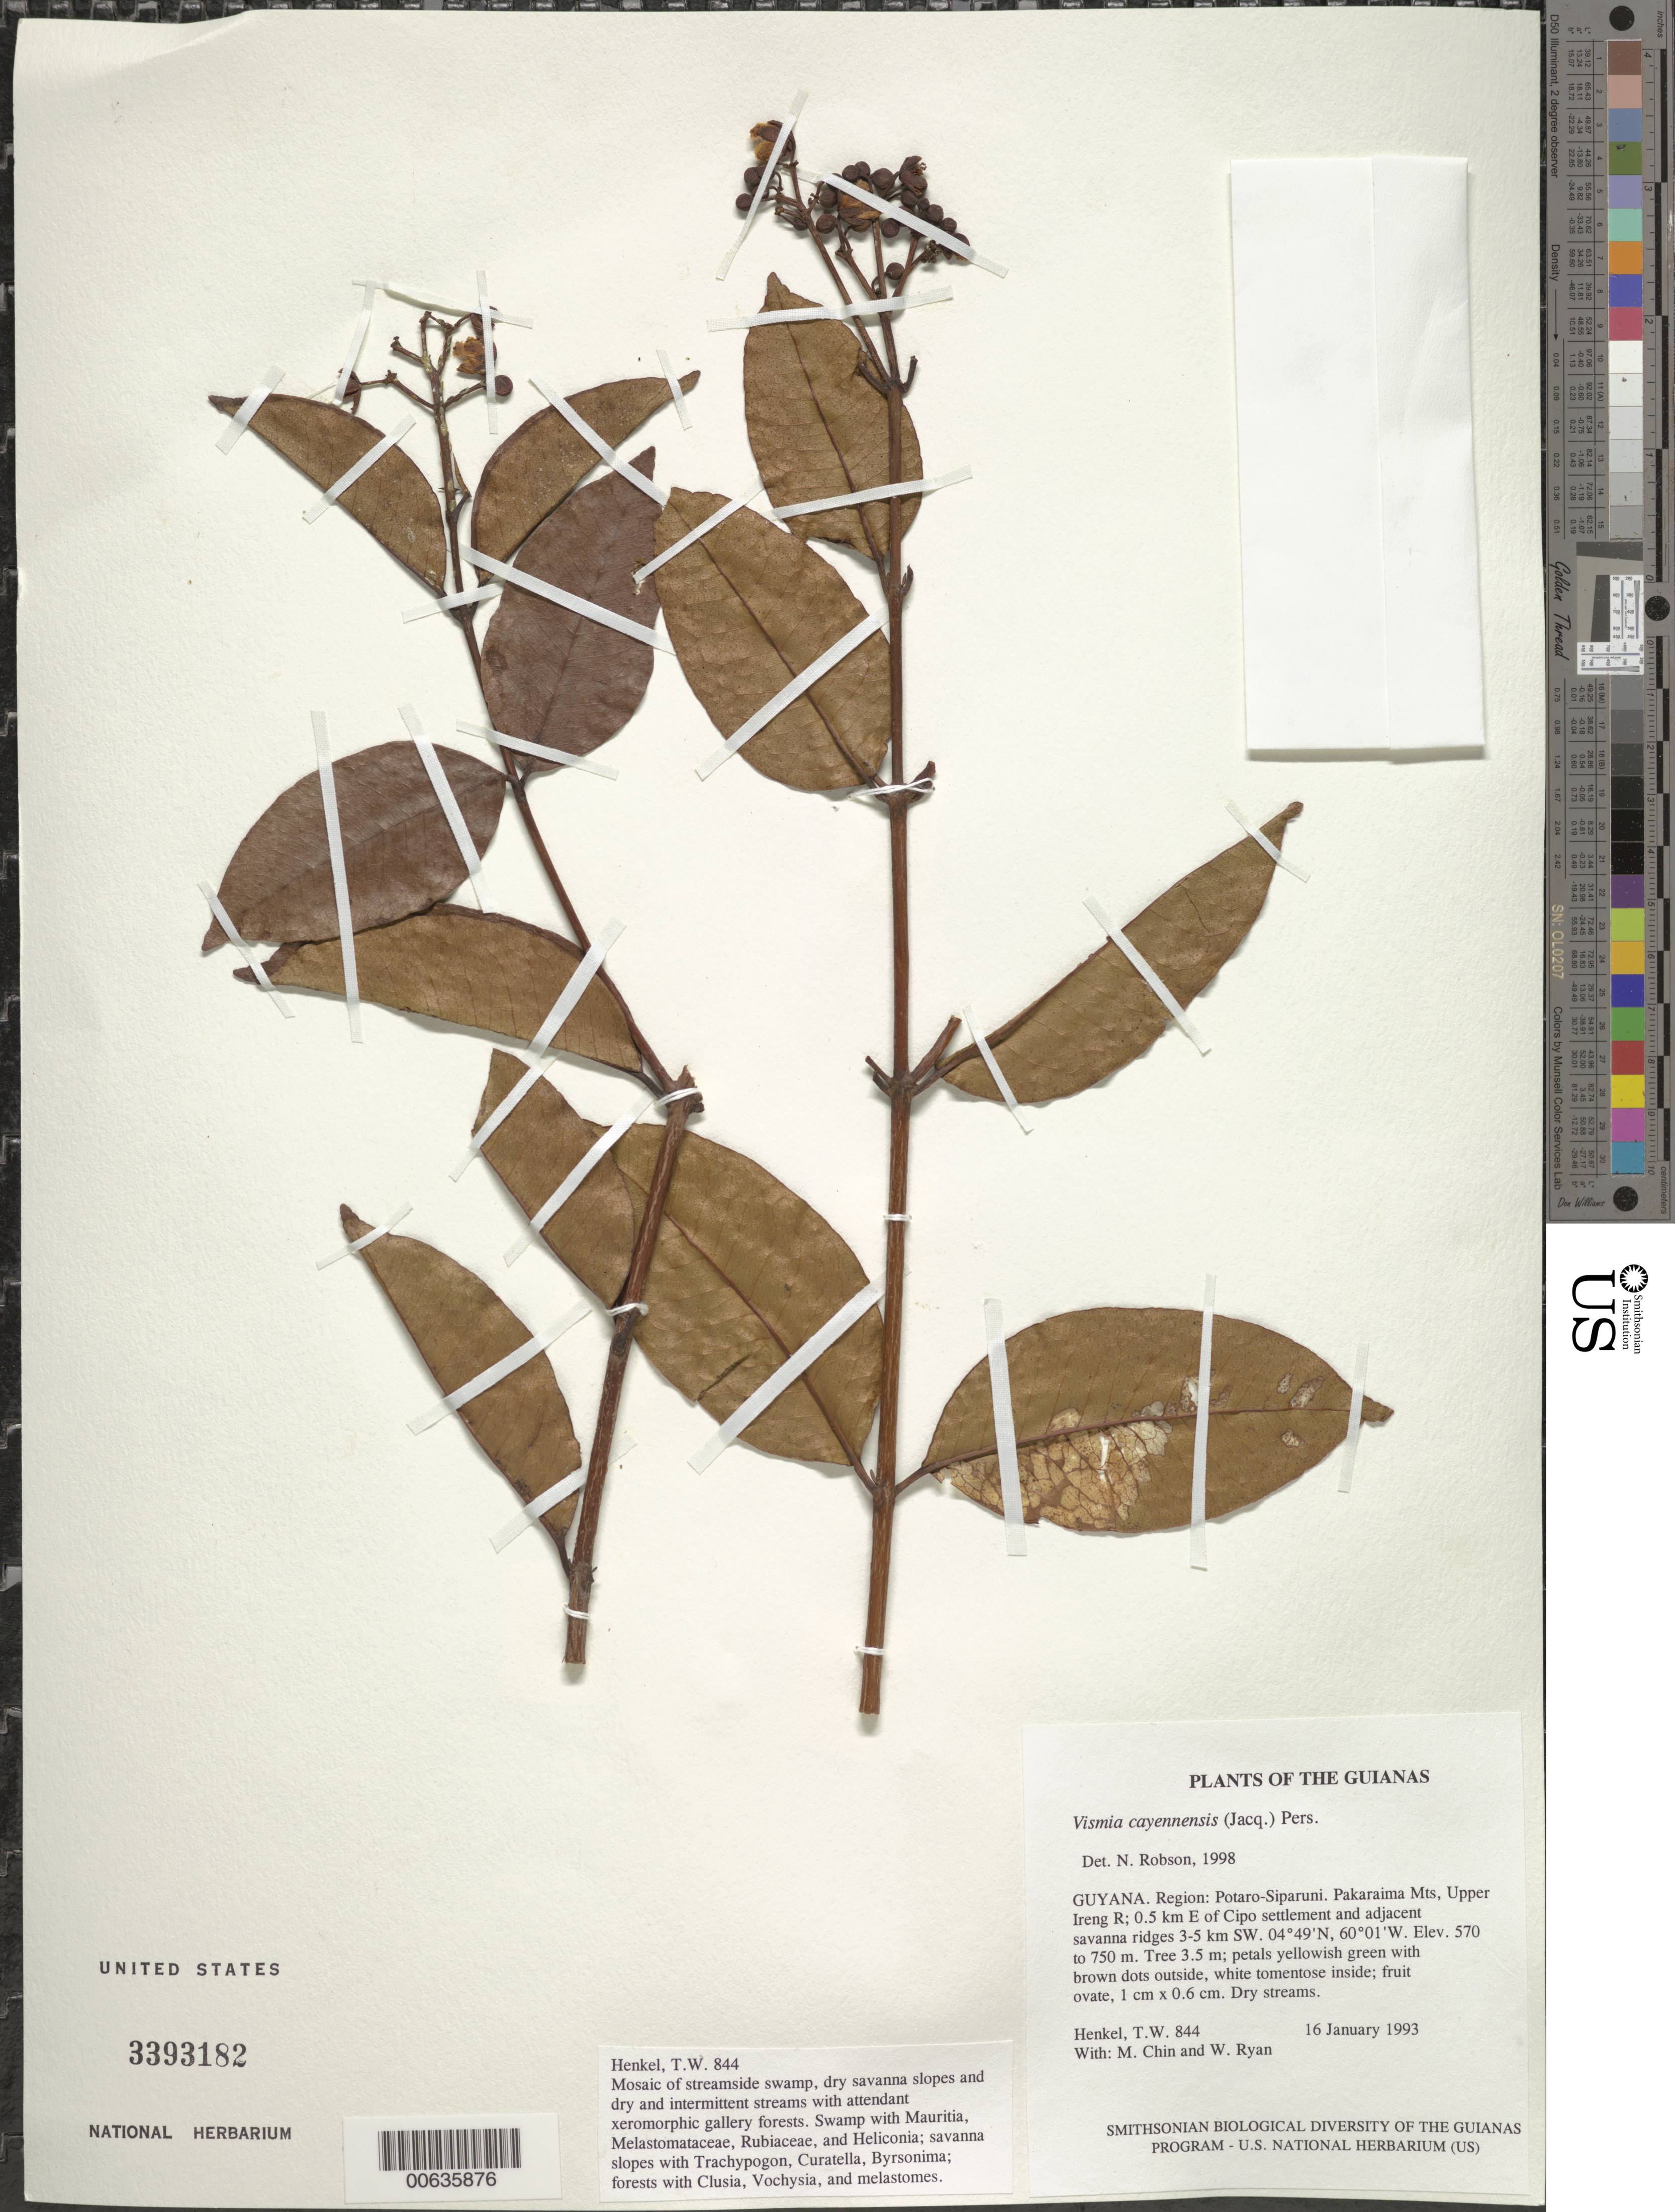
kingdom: Plantae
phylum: Tracheophyta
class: Magnoliopsida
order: Malpighiales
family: Hypericaceae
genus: Vismia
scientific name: Vismia cayennensis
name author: (Jacq.) Pers.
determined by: Robson, Norman K. B.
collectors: T. Henkel, M. Chin & W. Ryan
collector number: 844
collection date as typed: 16 January 1993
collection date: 1993-01-16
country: Guyana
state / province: Potaro-Siparuni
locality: Pakaraima Mts, Upper Ireng R; 0.5 km E of Cipo settlement and adjacent savanna ridges 3-5 km SW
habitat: Mosaic of streamside swamp, dry savanna slopes and dry and intermittent streams with attendant xeromorphic gallery forests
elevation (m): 570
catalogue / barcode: US 3393182